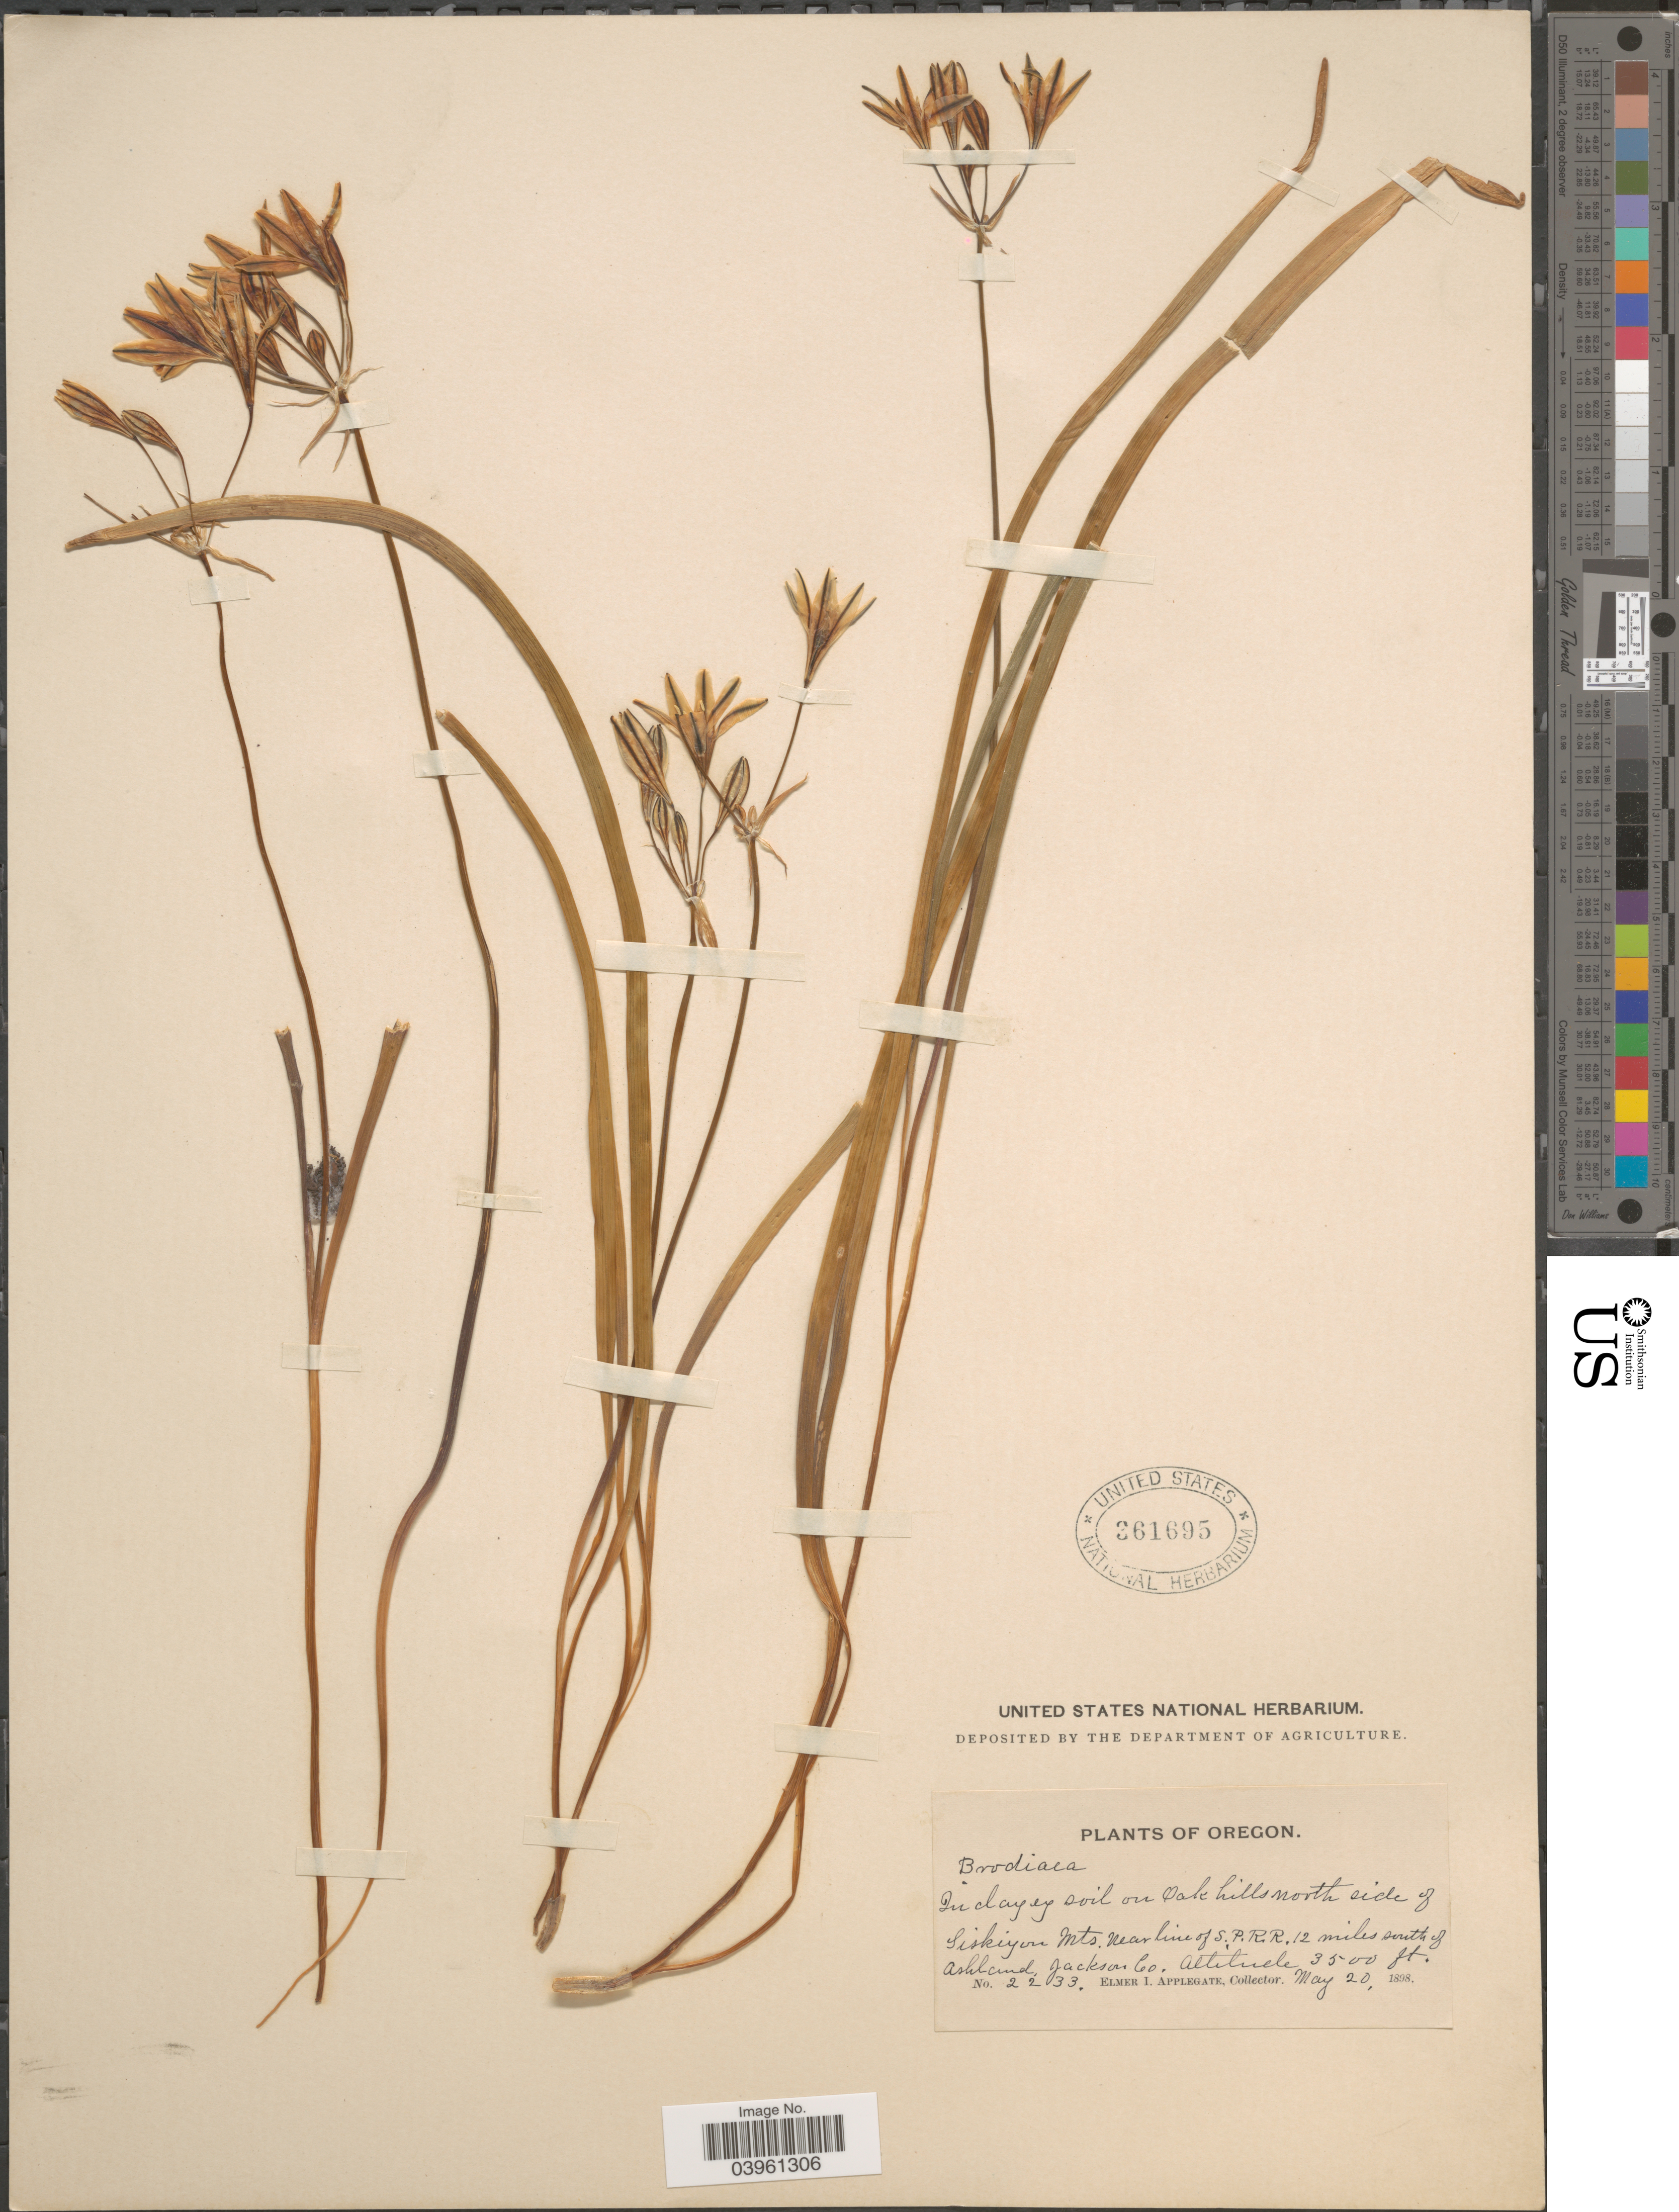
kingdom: Plantae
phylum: Tracheophyta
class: Liliopsida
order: Asparagales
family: Asparagaceae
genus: Triteleia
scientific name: Triteleia hendersonii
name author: Greene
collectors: E. I. Applegate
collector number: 2233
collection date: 1898-05-20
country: United States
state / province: Oregon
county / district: Jackson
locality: On Oak hills north side of Siskiyou Mts. near line of S.P.R.R. 12 miles south of Ashland, Jackson Co.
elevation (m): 1067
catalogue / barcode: US 361695